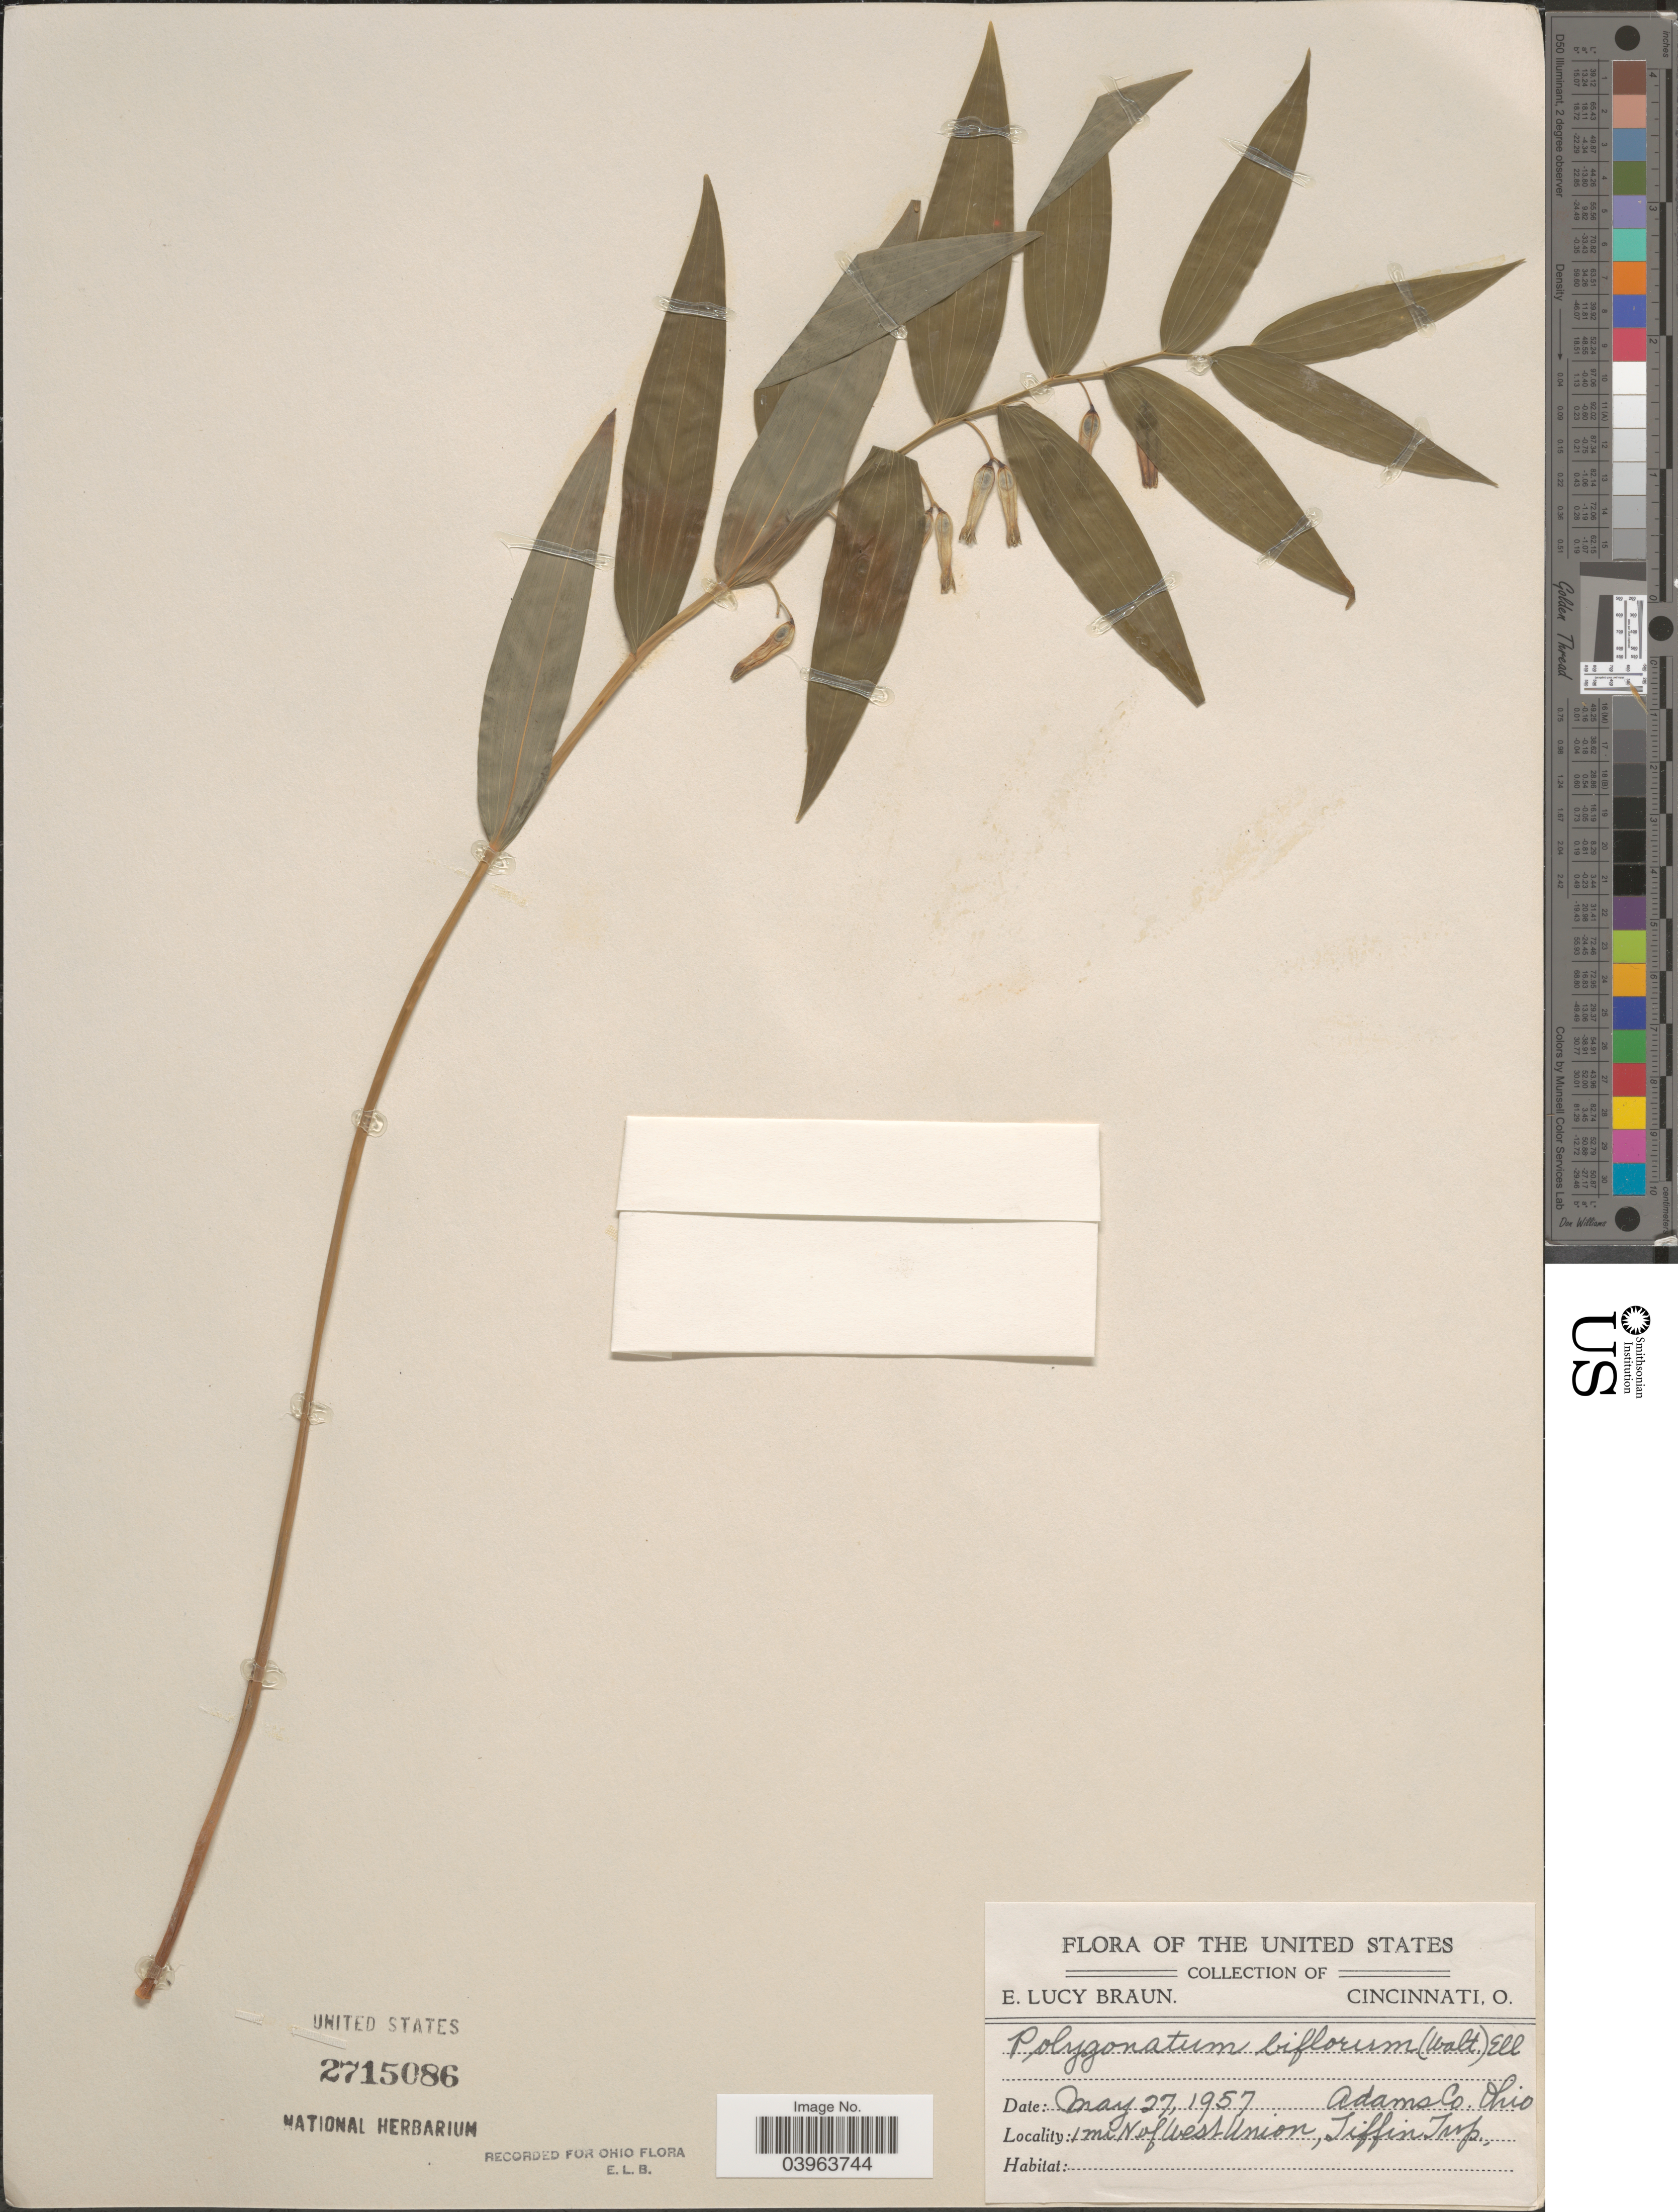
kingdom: Plantae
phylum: Tracheophyta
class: Liliopsida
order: Asparagales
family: Asparagaceae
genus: Polygonatum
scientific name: Polygonatum biflorum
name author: (Walter) Elliott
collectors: E. L. Braun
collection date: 1957-05-27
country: United States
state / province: Ohio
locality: Adams Co. 1 mi. N. of West Union, Tiffin Twp.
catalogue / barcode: US 2715086